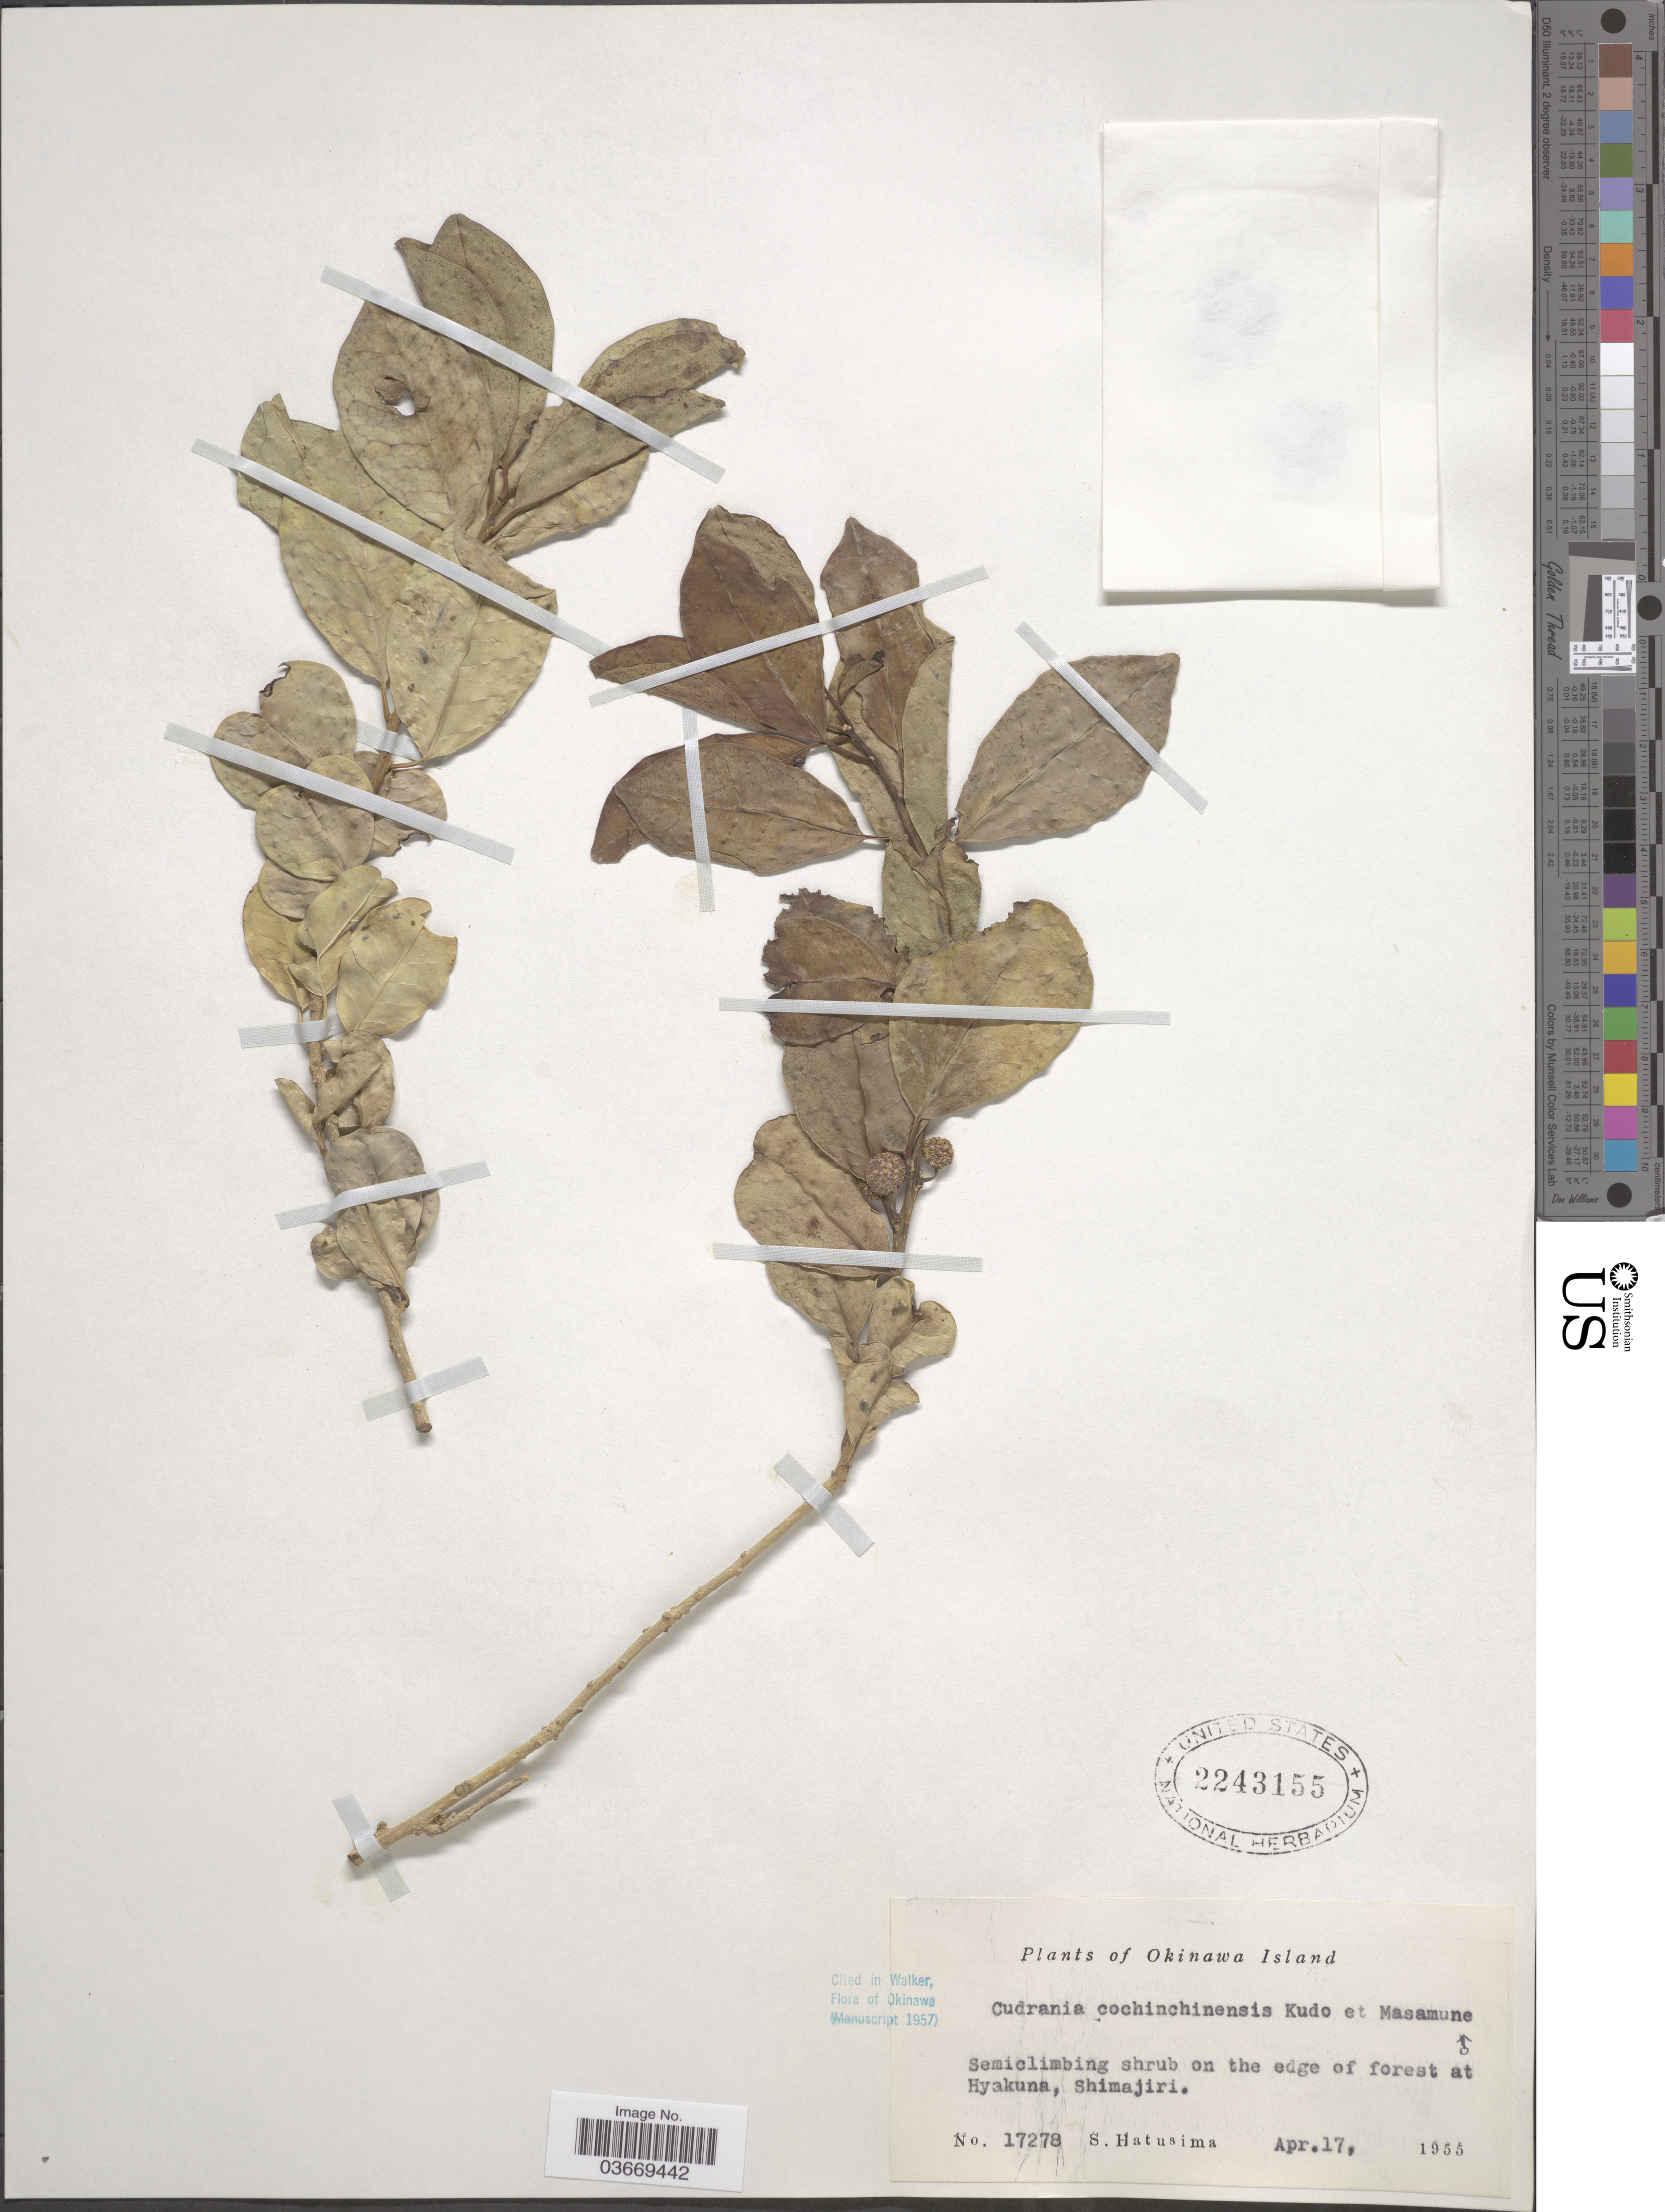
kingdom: Plantae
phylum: Tracheophyta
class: Magnoliopsida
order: Rosales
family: Moraceae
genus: Maclura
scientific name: Maclura cochinchinensis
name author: (Lour.) Corner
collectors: S. Hatusima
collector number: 17278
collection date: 1955-04-17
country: Japan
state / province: Okinawa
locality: Okinawa Island. On the edge of forest at Hyakuma, Shimajiri.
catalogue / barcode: US 2243155